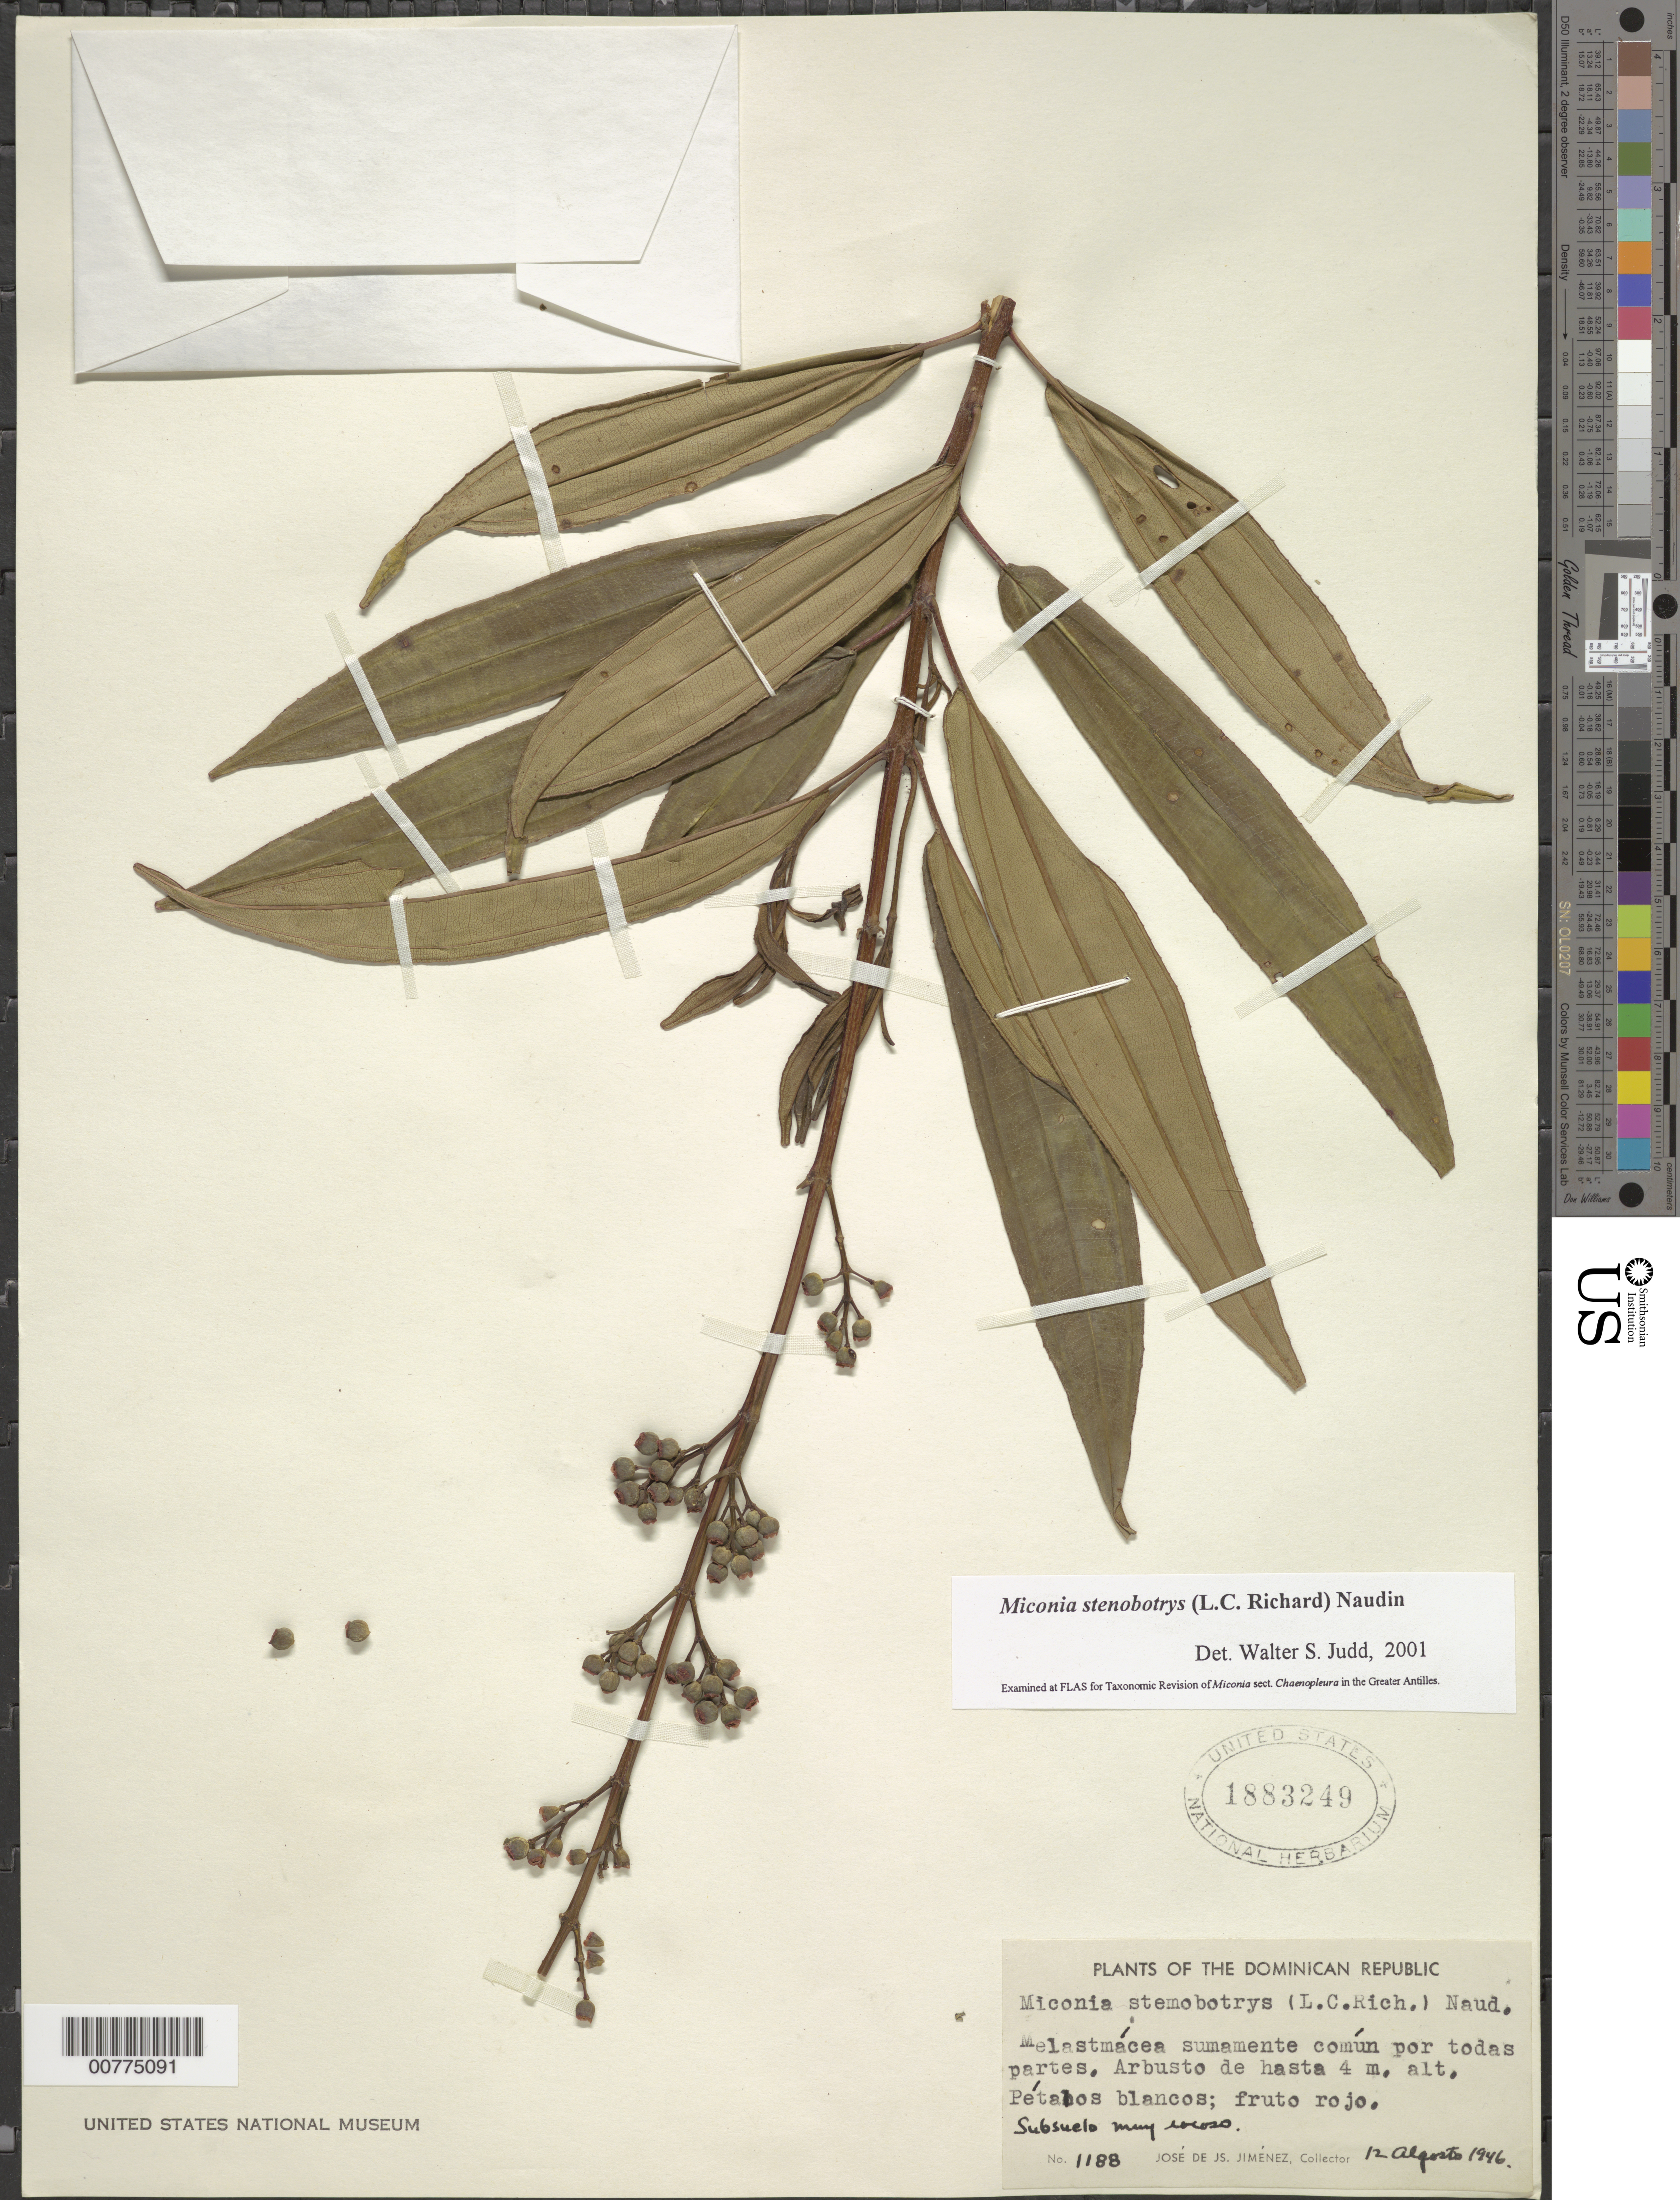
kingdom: Plantae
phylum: Tracheophyta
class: Magnoliopsida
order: Myrtales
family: Melastomataceae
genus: Miconia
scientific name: Miconia stenobotrys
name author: (Rich.) Naudin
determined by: Judd, Walter S.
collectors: J. J. Jiménez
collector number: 1188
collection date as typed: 12 Aug 1946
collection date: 1946-08-12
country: Dominican Republic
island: Hispaniola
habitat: Very rocky soil.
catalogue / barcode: US 1883249